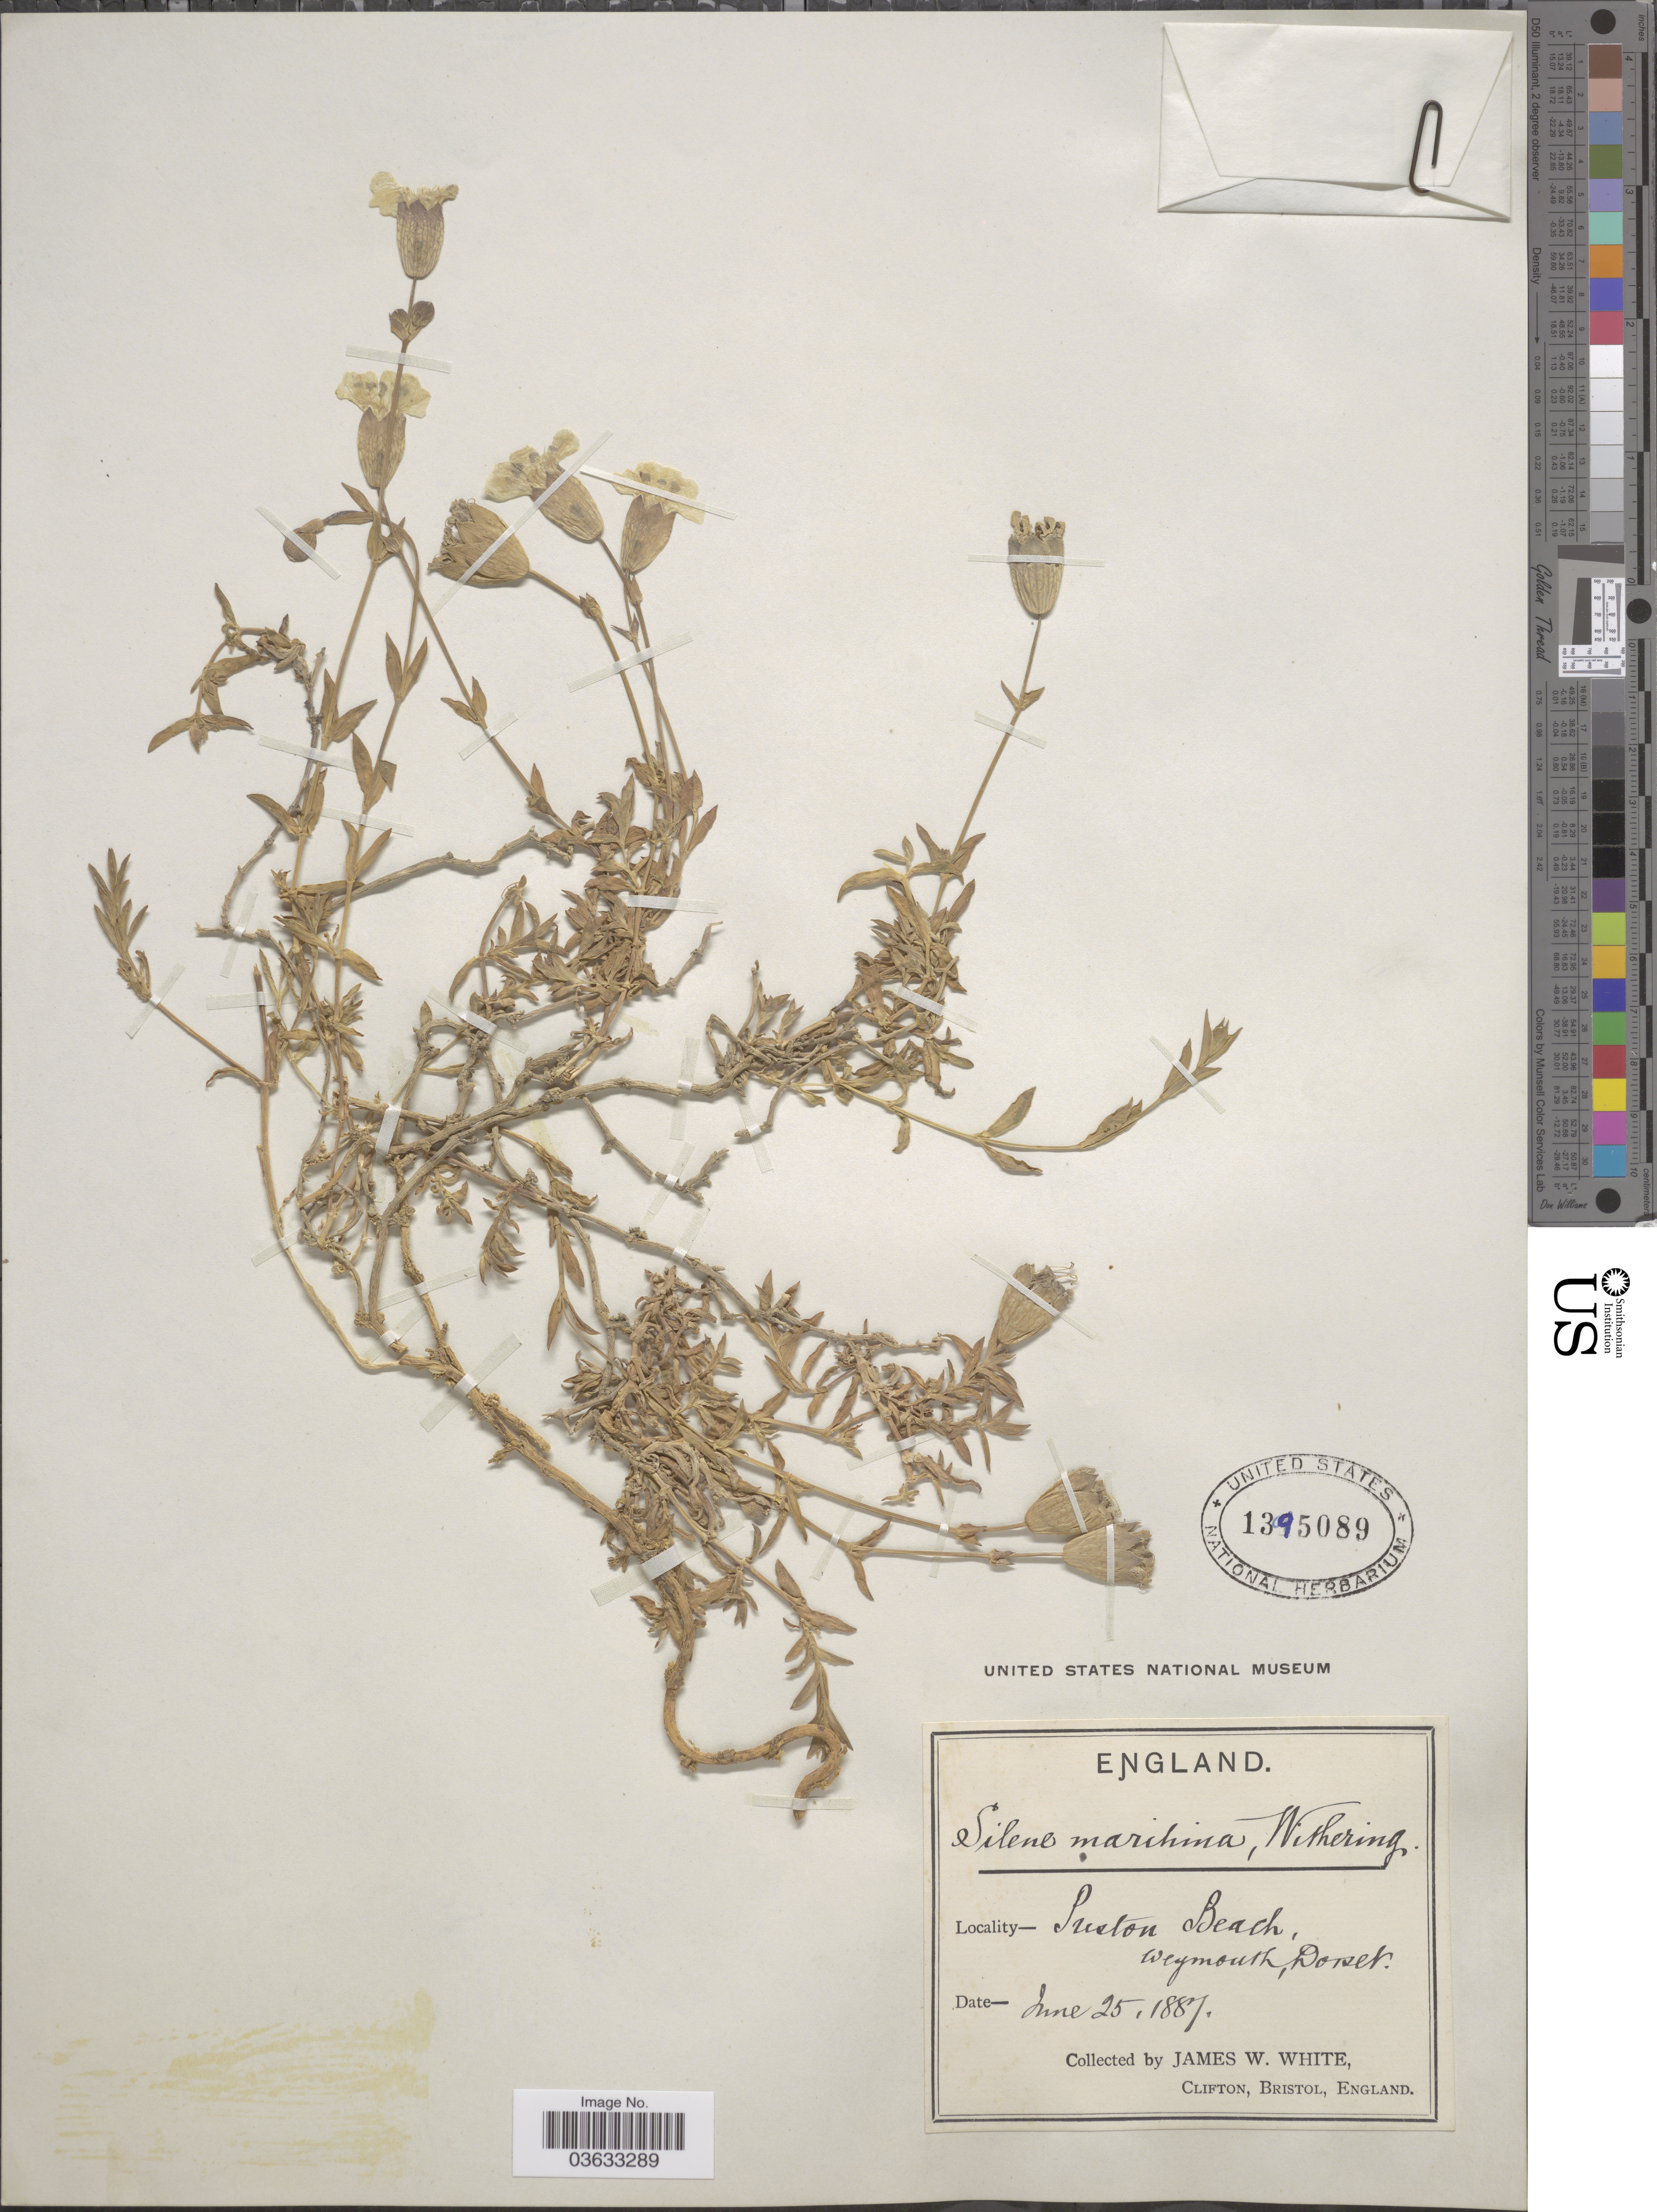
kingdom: Plantae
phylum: Tracheophyta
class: Magnoliopsida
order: Caryophyllales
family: Caryophyllaceae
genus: Silene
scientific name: Silene maritima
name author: With.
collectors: J. W. White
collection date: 1887-06-25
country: United Kingdom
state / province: England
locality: Suston Beach, Weymouth, Dorset.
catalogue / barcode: US 1395089